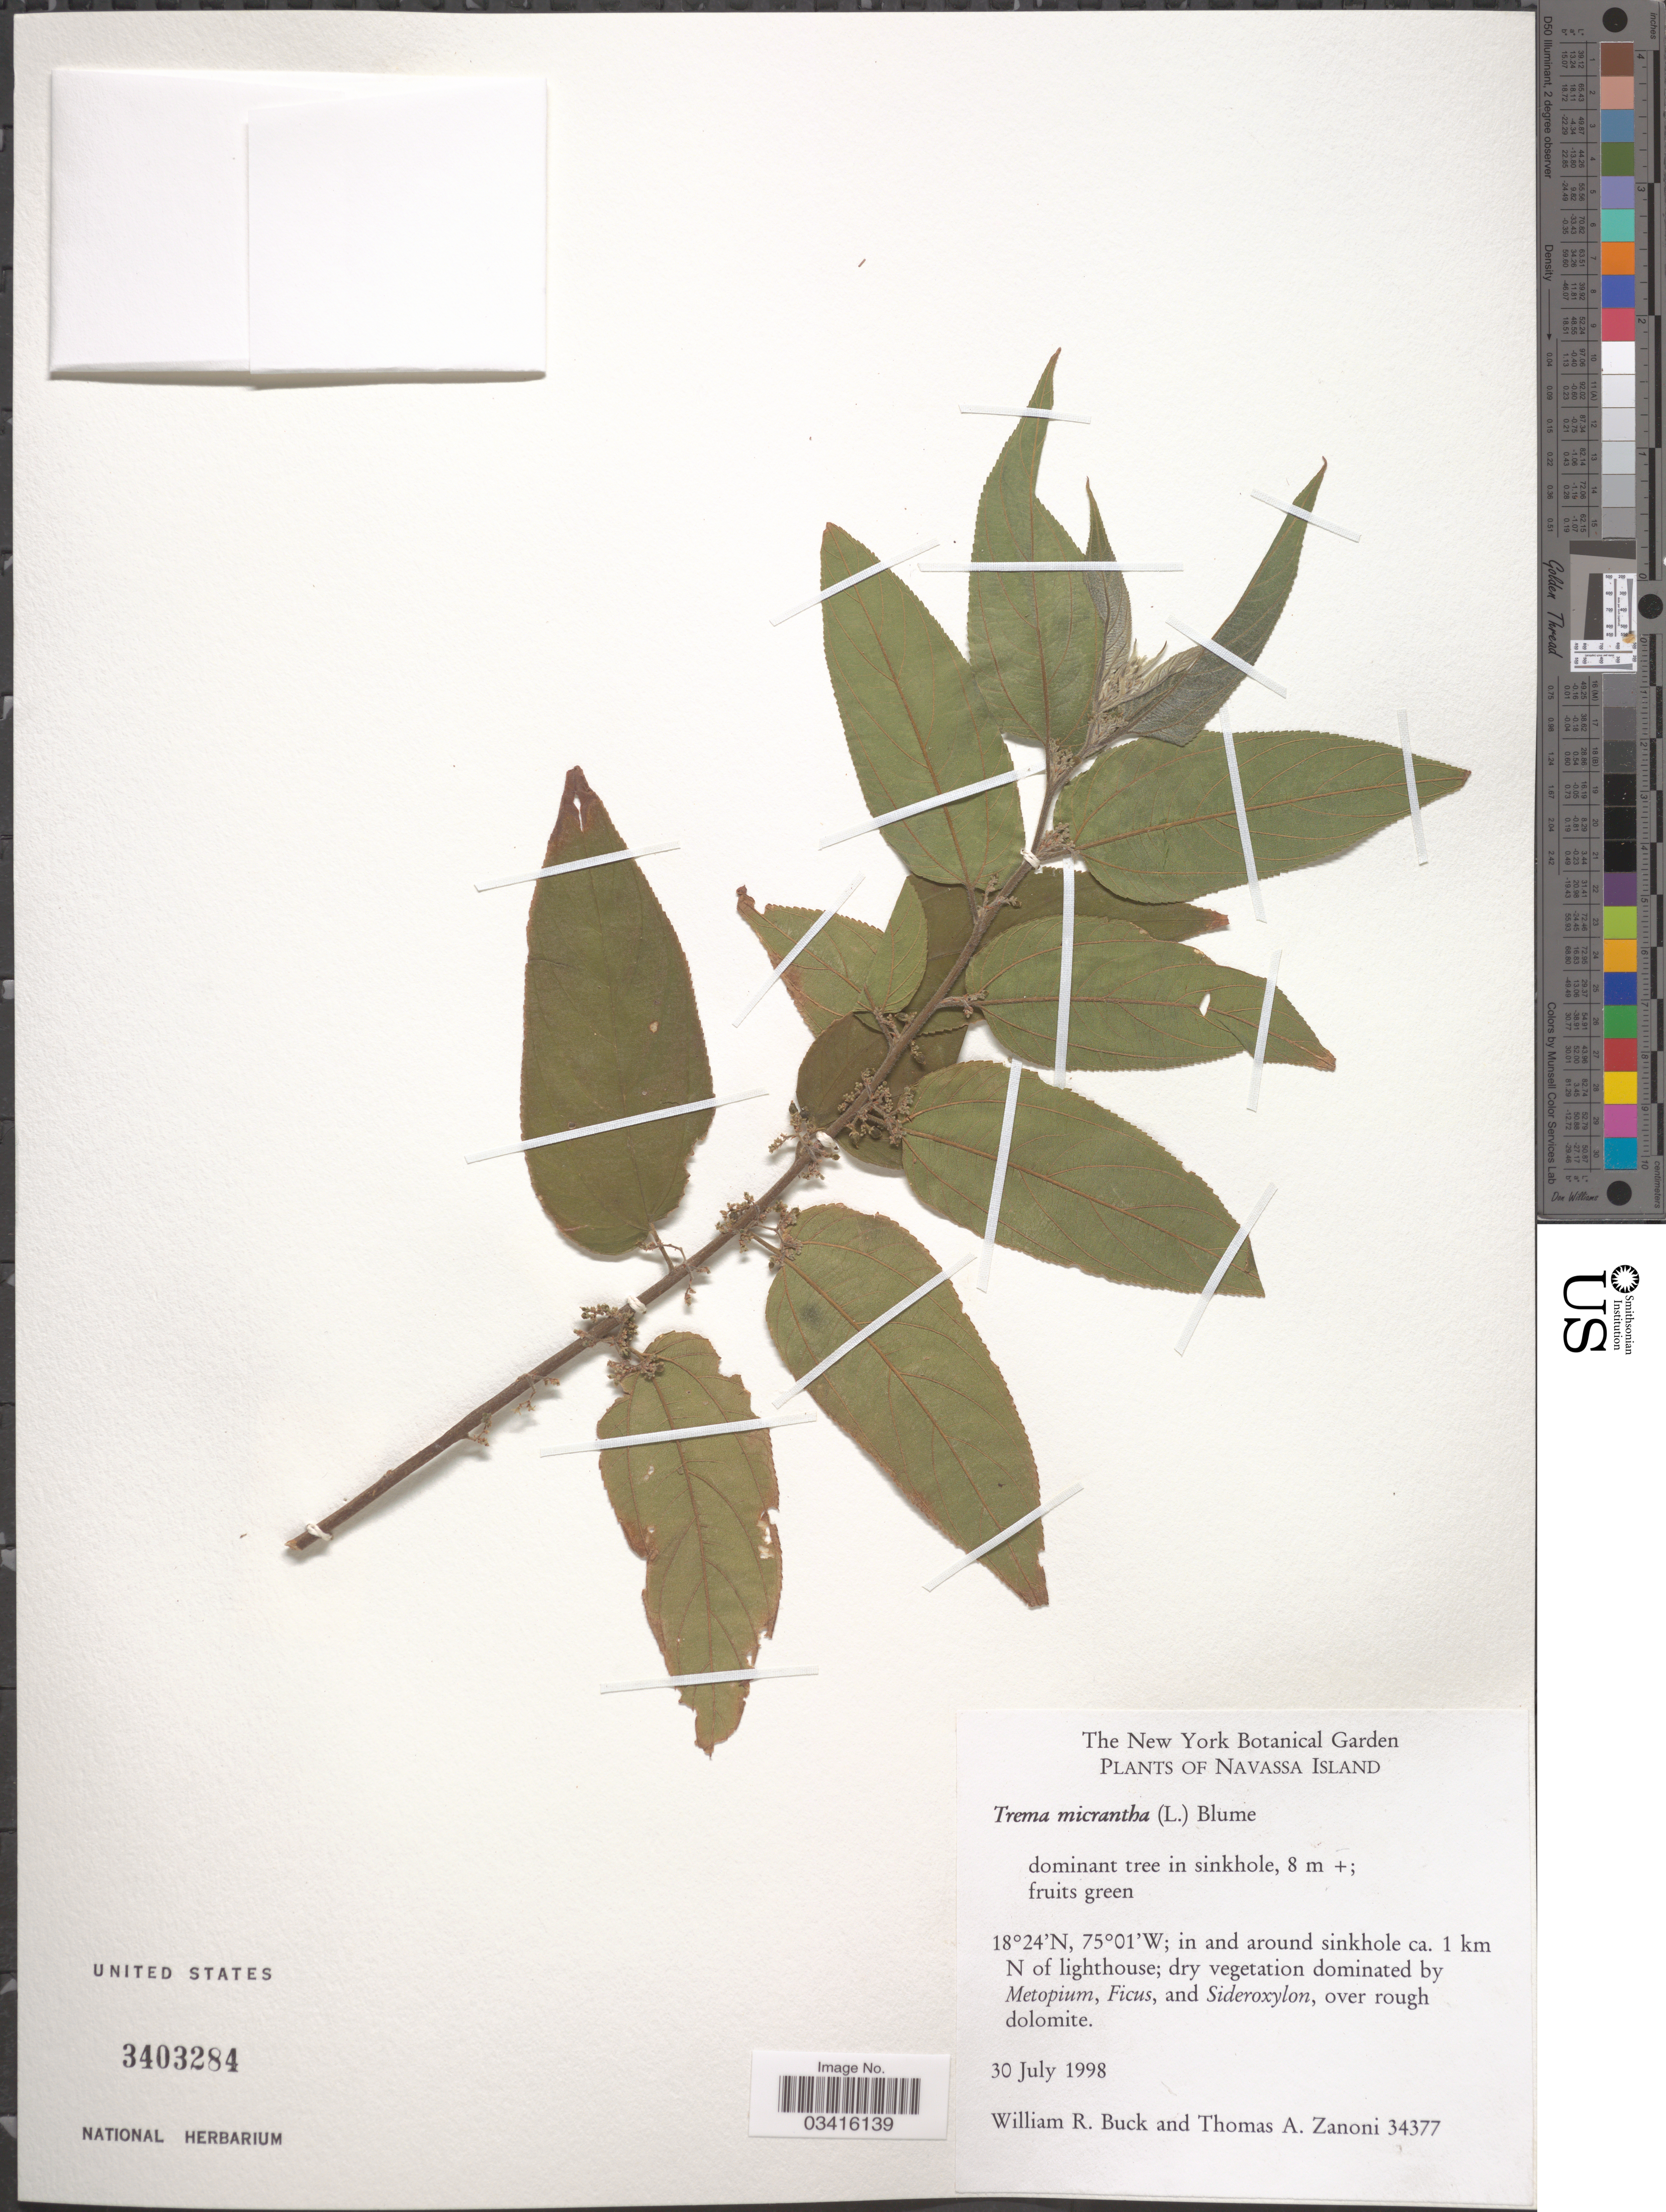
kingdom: Plantae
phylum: Tracheophyta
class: Magnoliopsida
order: Rosales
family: Cannabaceae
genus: Trema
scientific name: Trema micranthum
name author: (L.) Blume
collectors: W. R. Buck & T. A. Zanoni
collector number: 34377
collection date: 1998-07-30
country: Navassa Island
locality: In and around sinkhole ca. 1 km N of lighthouse.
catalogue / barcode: US 3403284